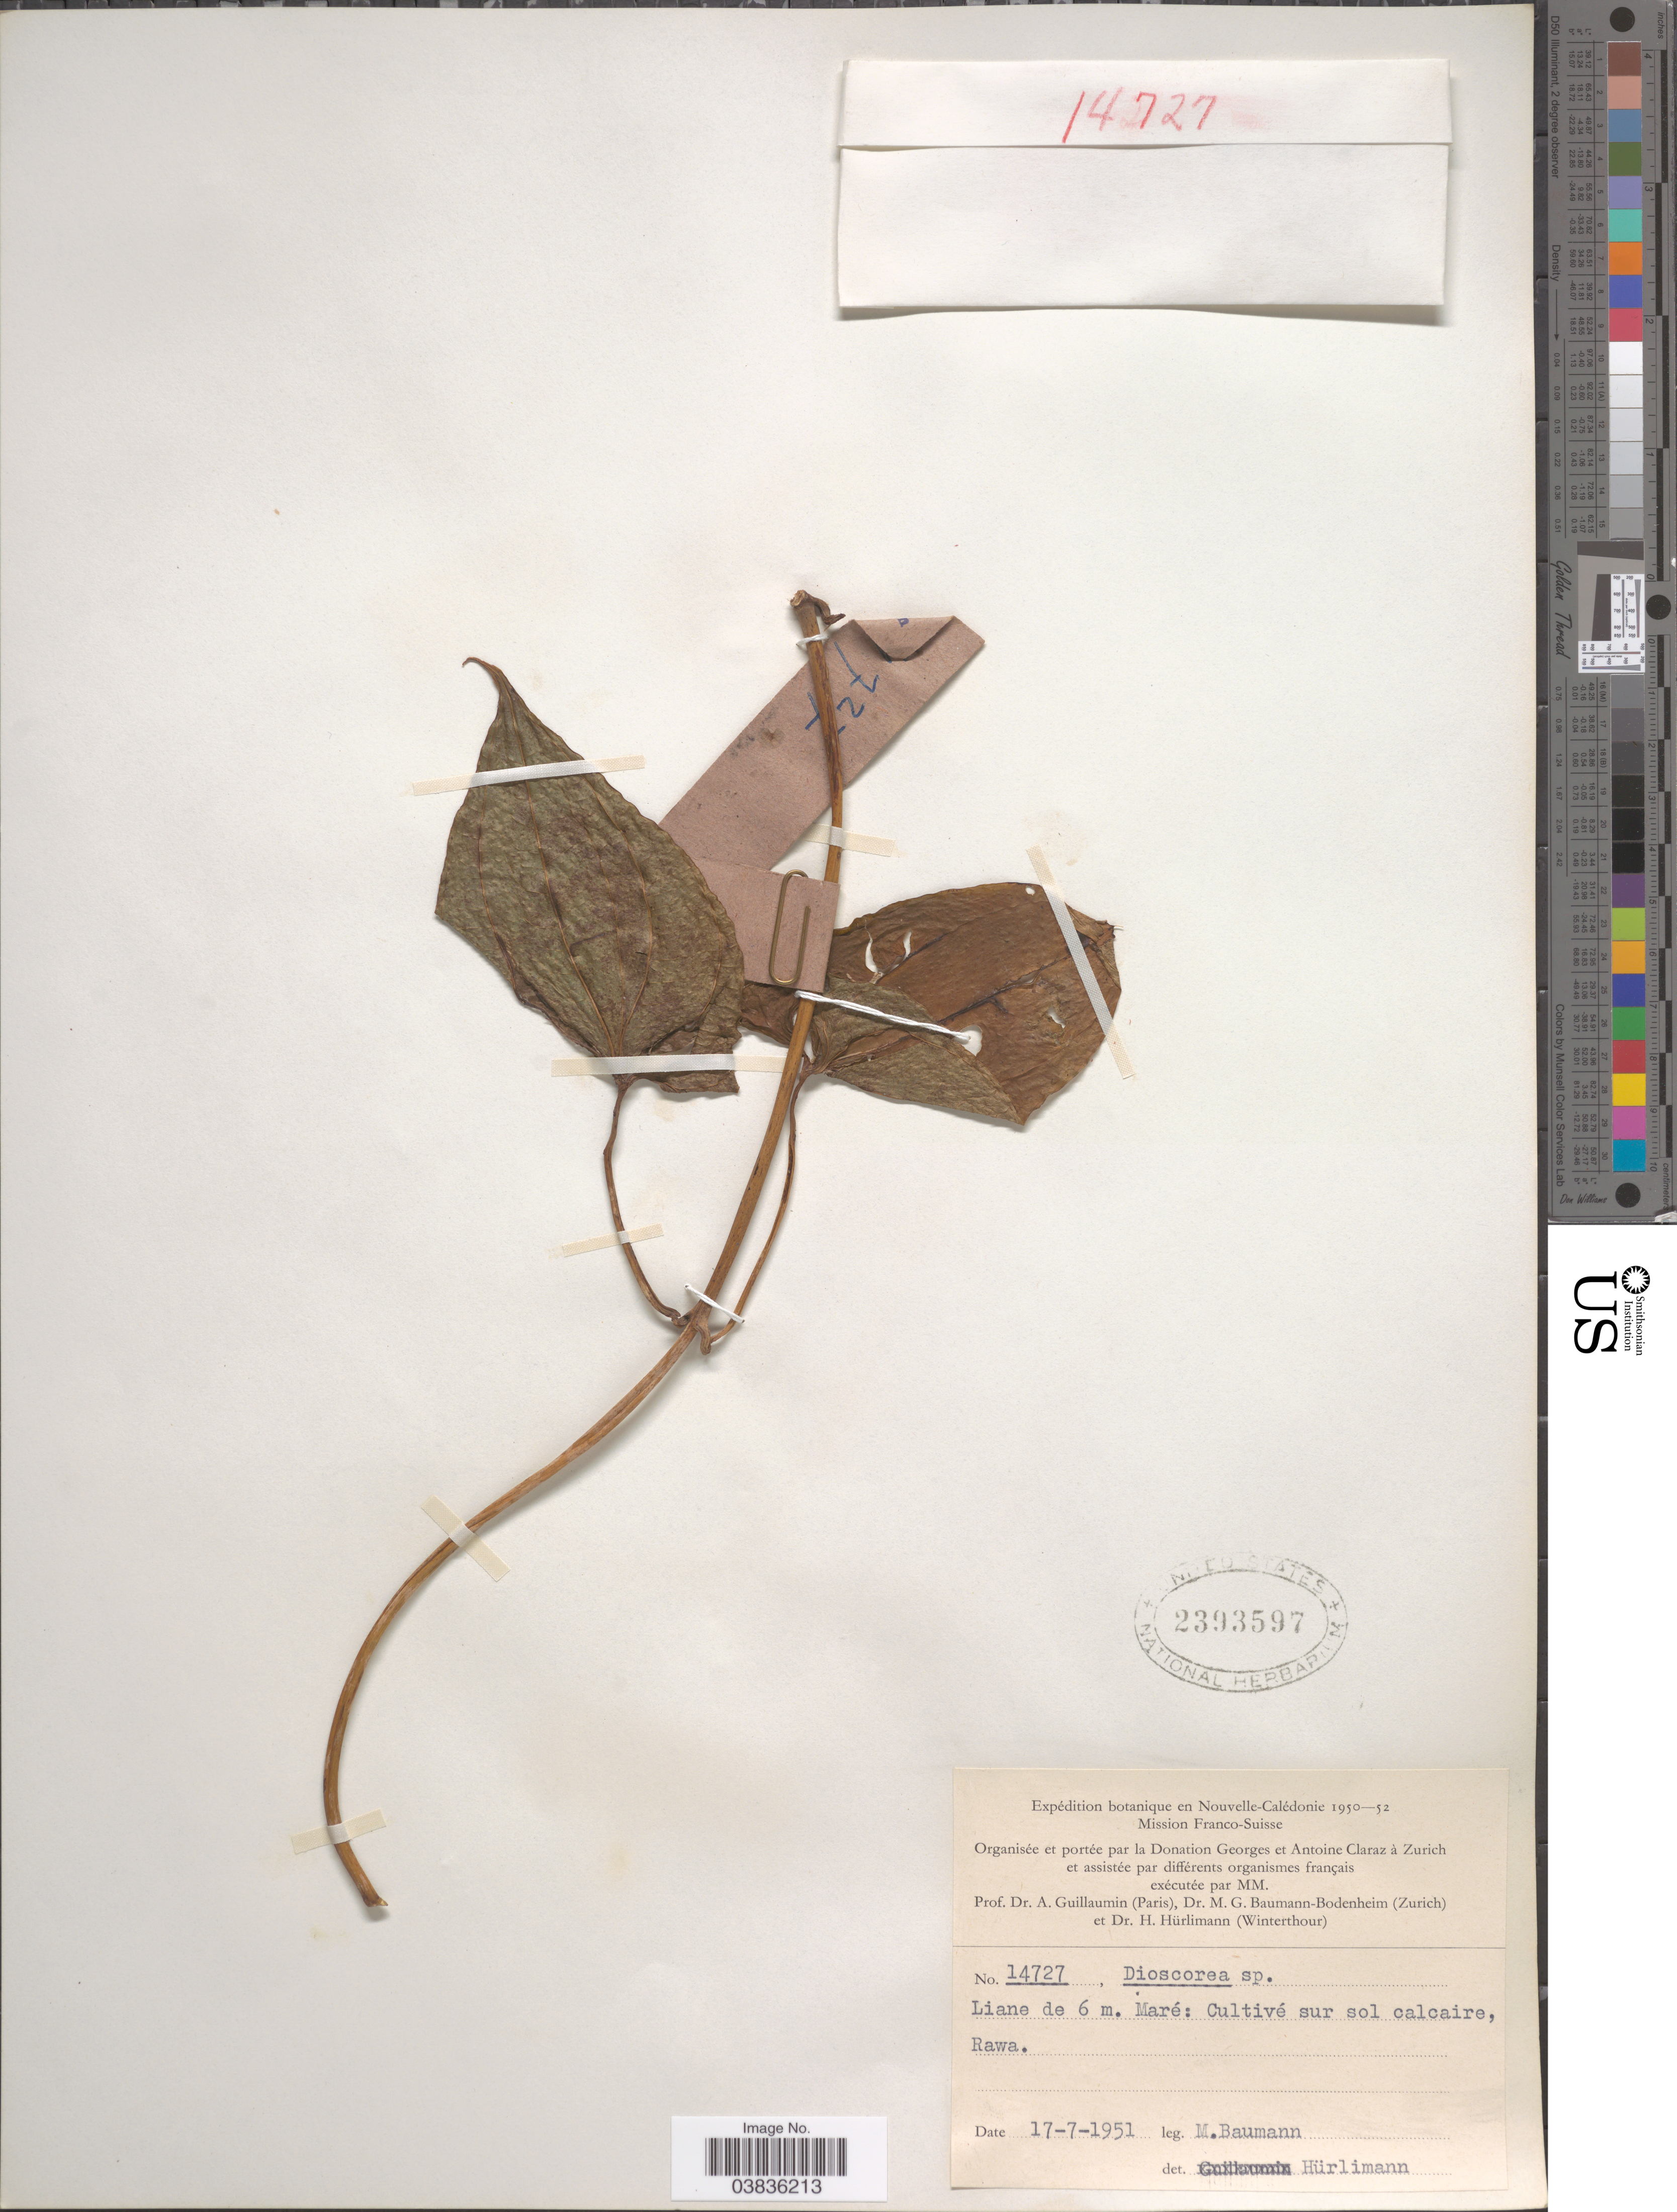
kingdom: Plantae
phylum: Tracheophyta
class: Liliopsida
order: Dioscoreales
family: Dioscoreaceae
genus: Dioscorea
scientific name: Dioscorea sp.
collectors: M. Baumann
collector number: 14727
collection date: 1951-07-17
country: New Caledonia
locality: Nouvelle-Caledonie. Maré: Cultivé sur sol calcaire, Rawa.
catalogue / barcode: US 2393597